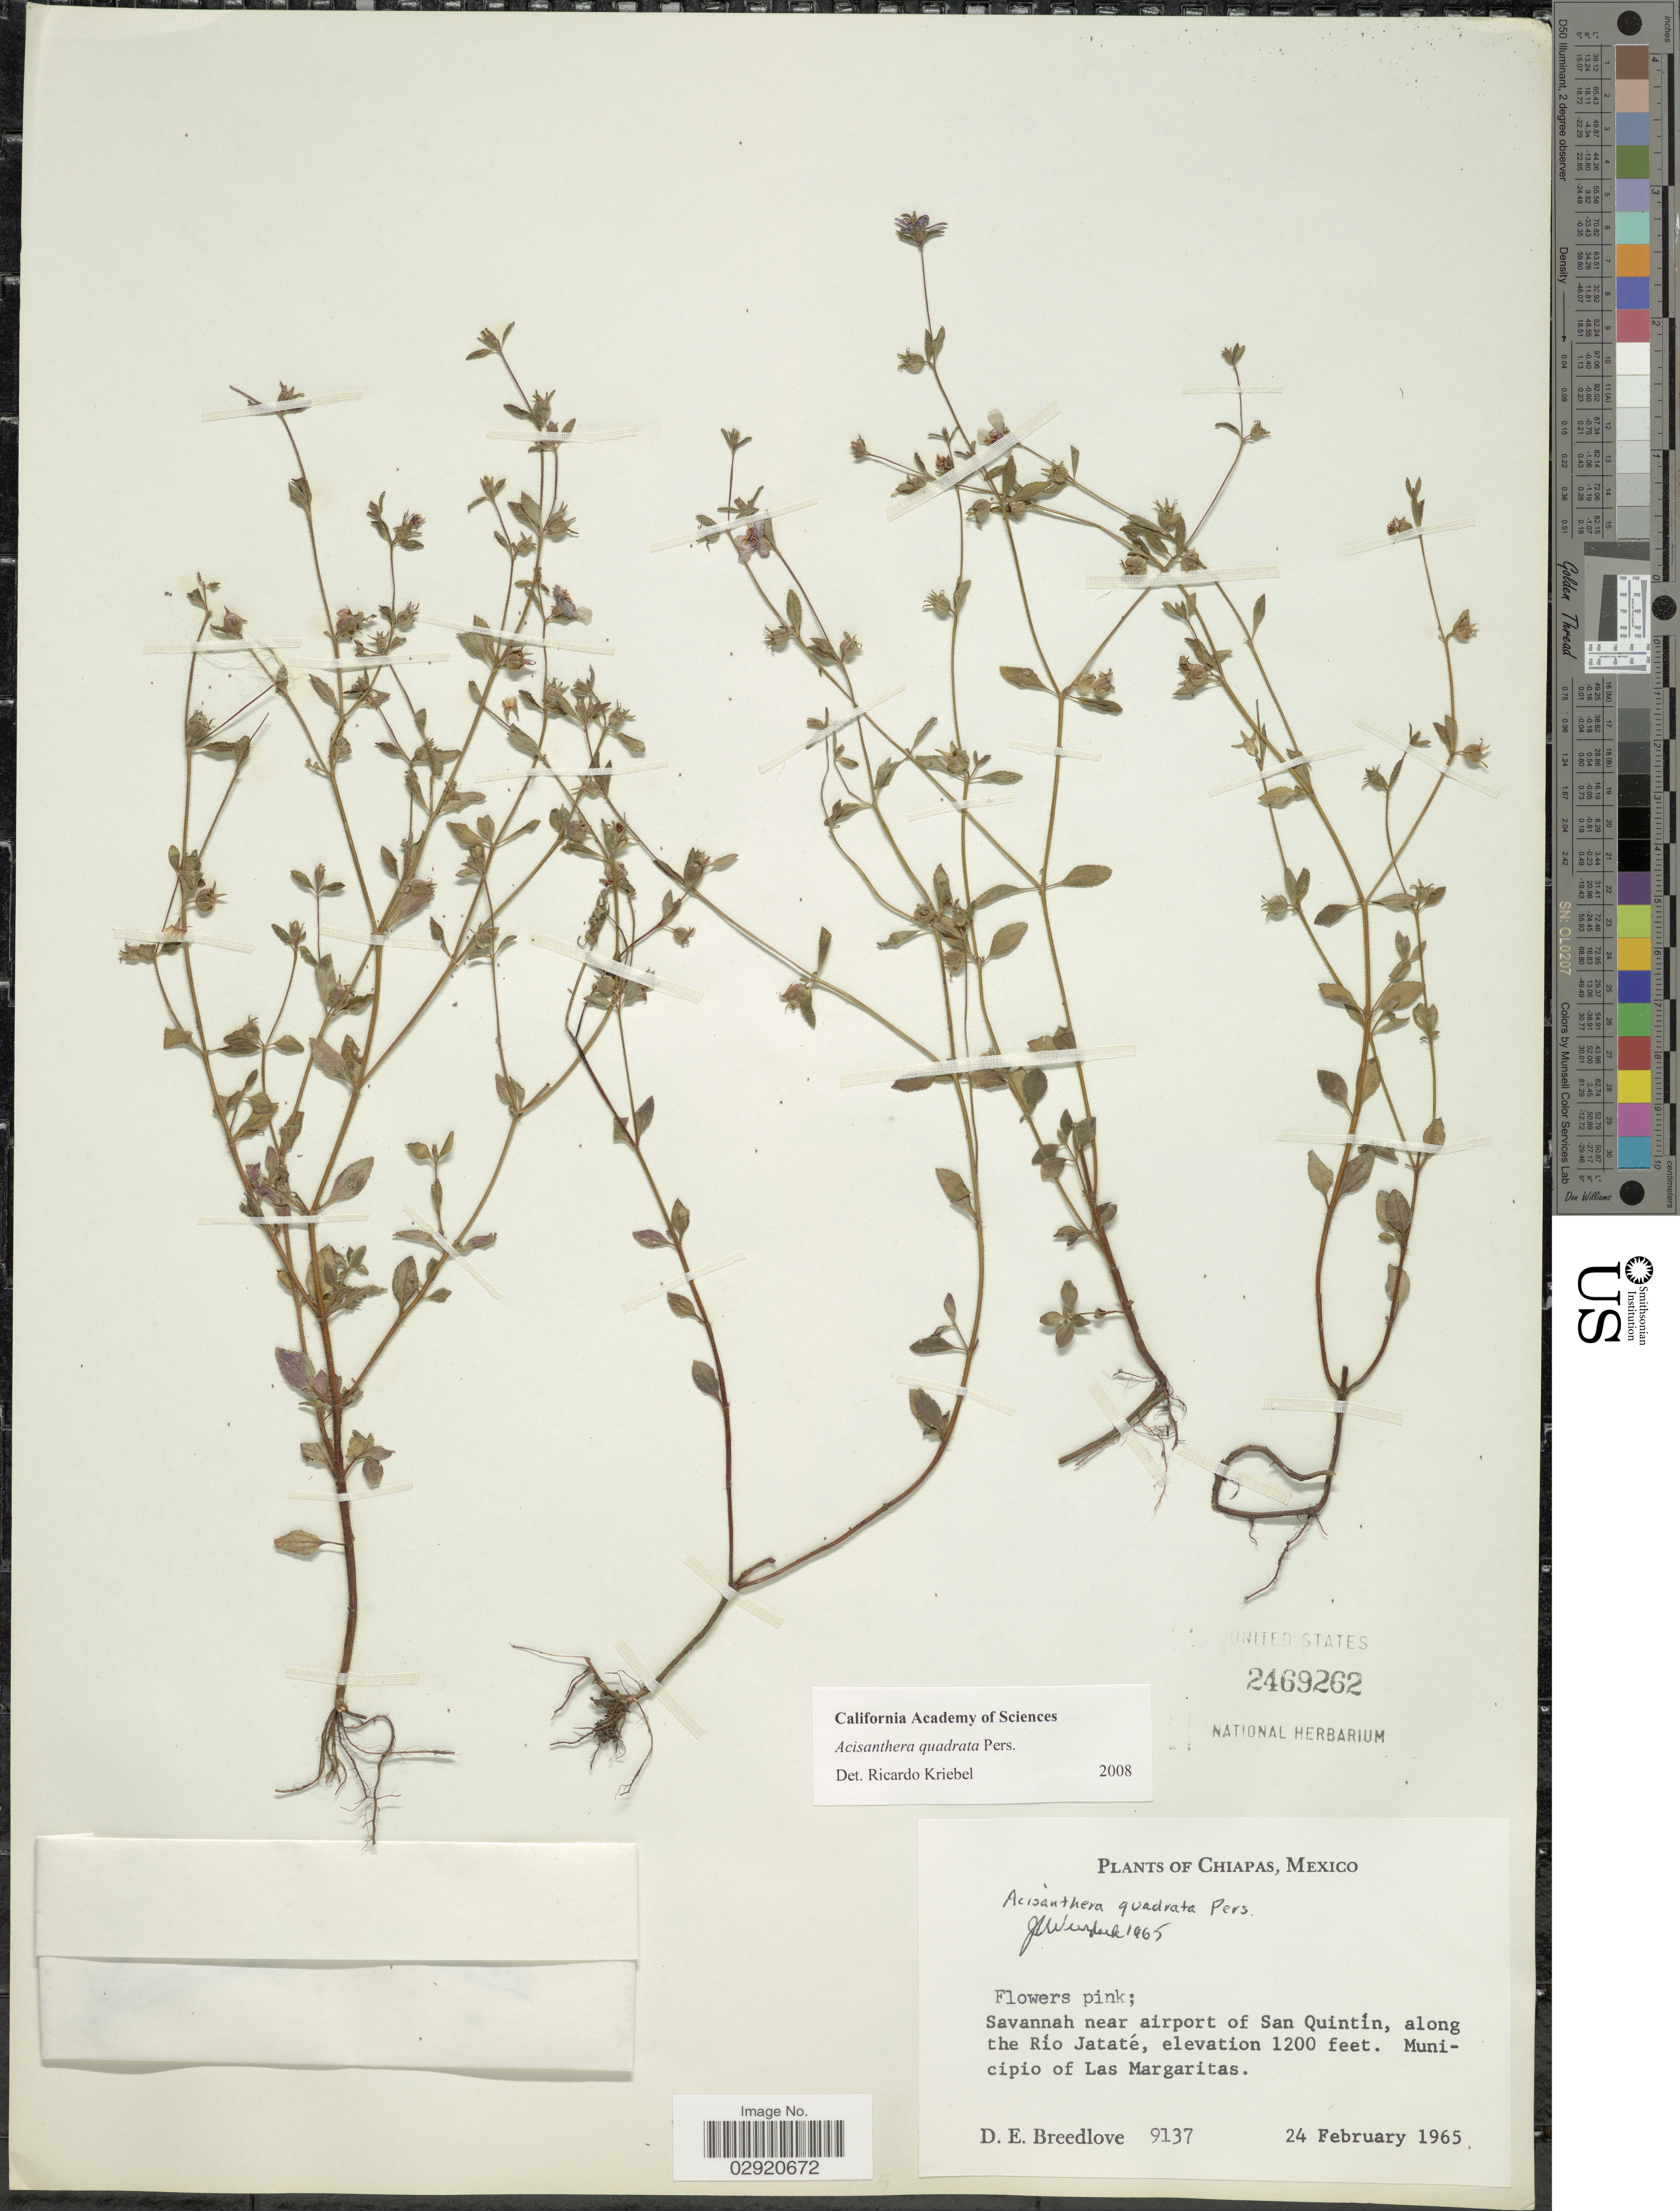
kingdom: Plantae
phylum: Tracheophyta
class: Magnoliopsida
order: Myrtales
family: Melastomataceae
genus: Acisanthera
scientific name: Acisanthera erecta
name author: Gleason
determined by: Nunes da Silva, Diego, (RB), Jardim Botanico do Rio de Janeiro - Herbario (BRAZIL)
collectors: D. E. Breedlove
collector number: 9137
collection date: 1965-02-24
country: Mexico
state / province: Chiapas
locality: Savannah near airport of San Quintín, along the Río Jataté. Municipio of Las Margaritas.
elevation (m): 366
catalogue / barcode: US 2469262